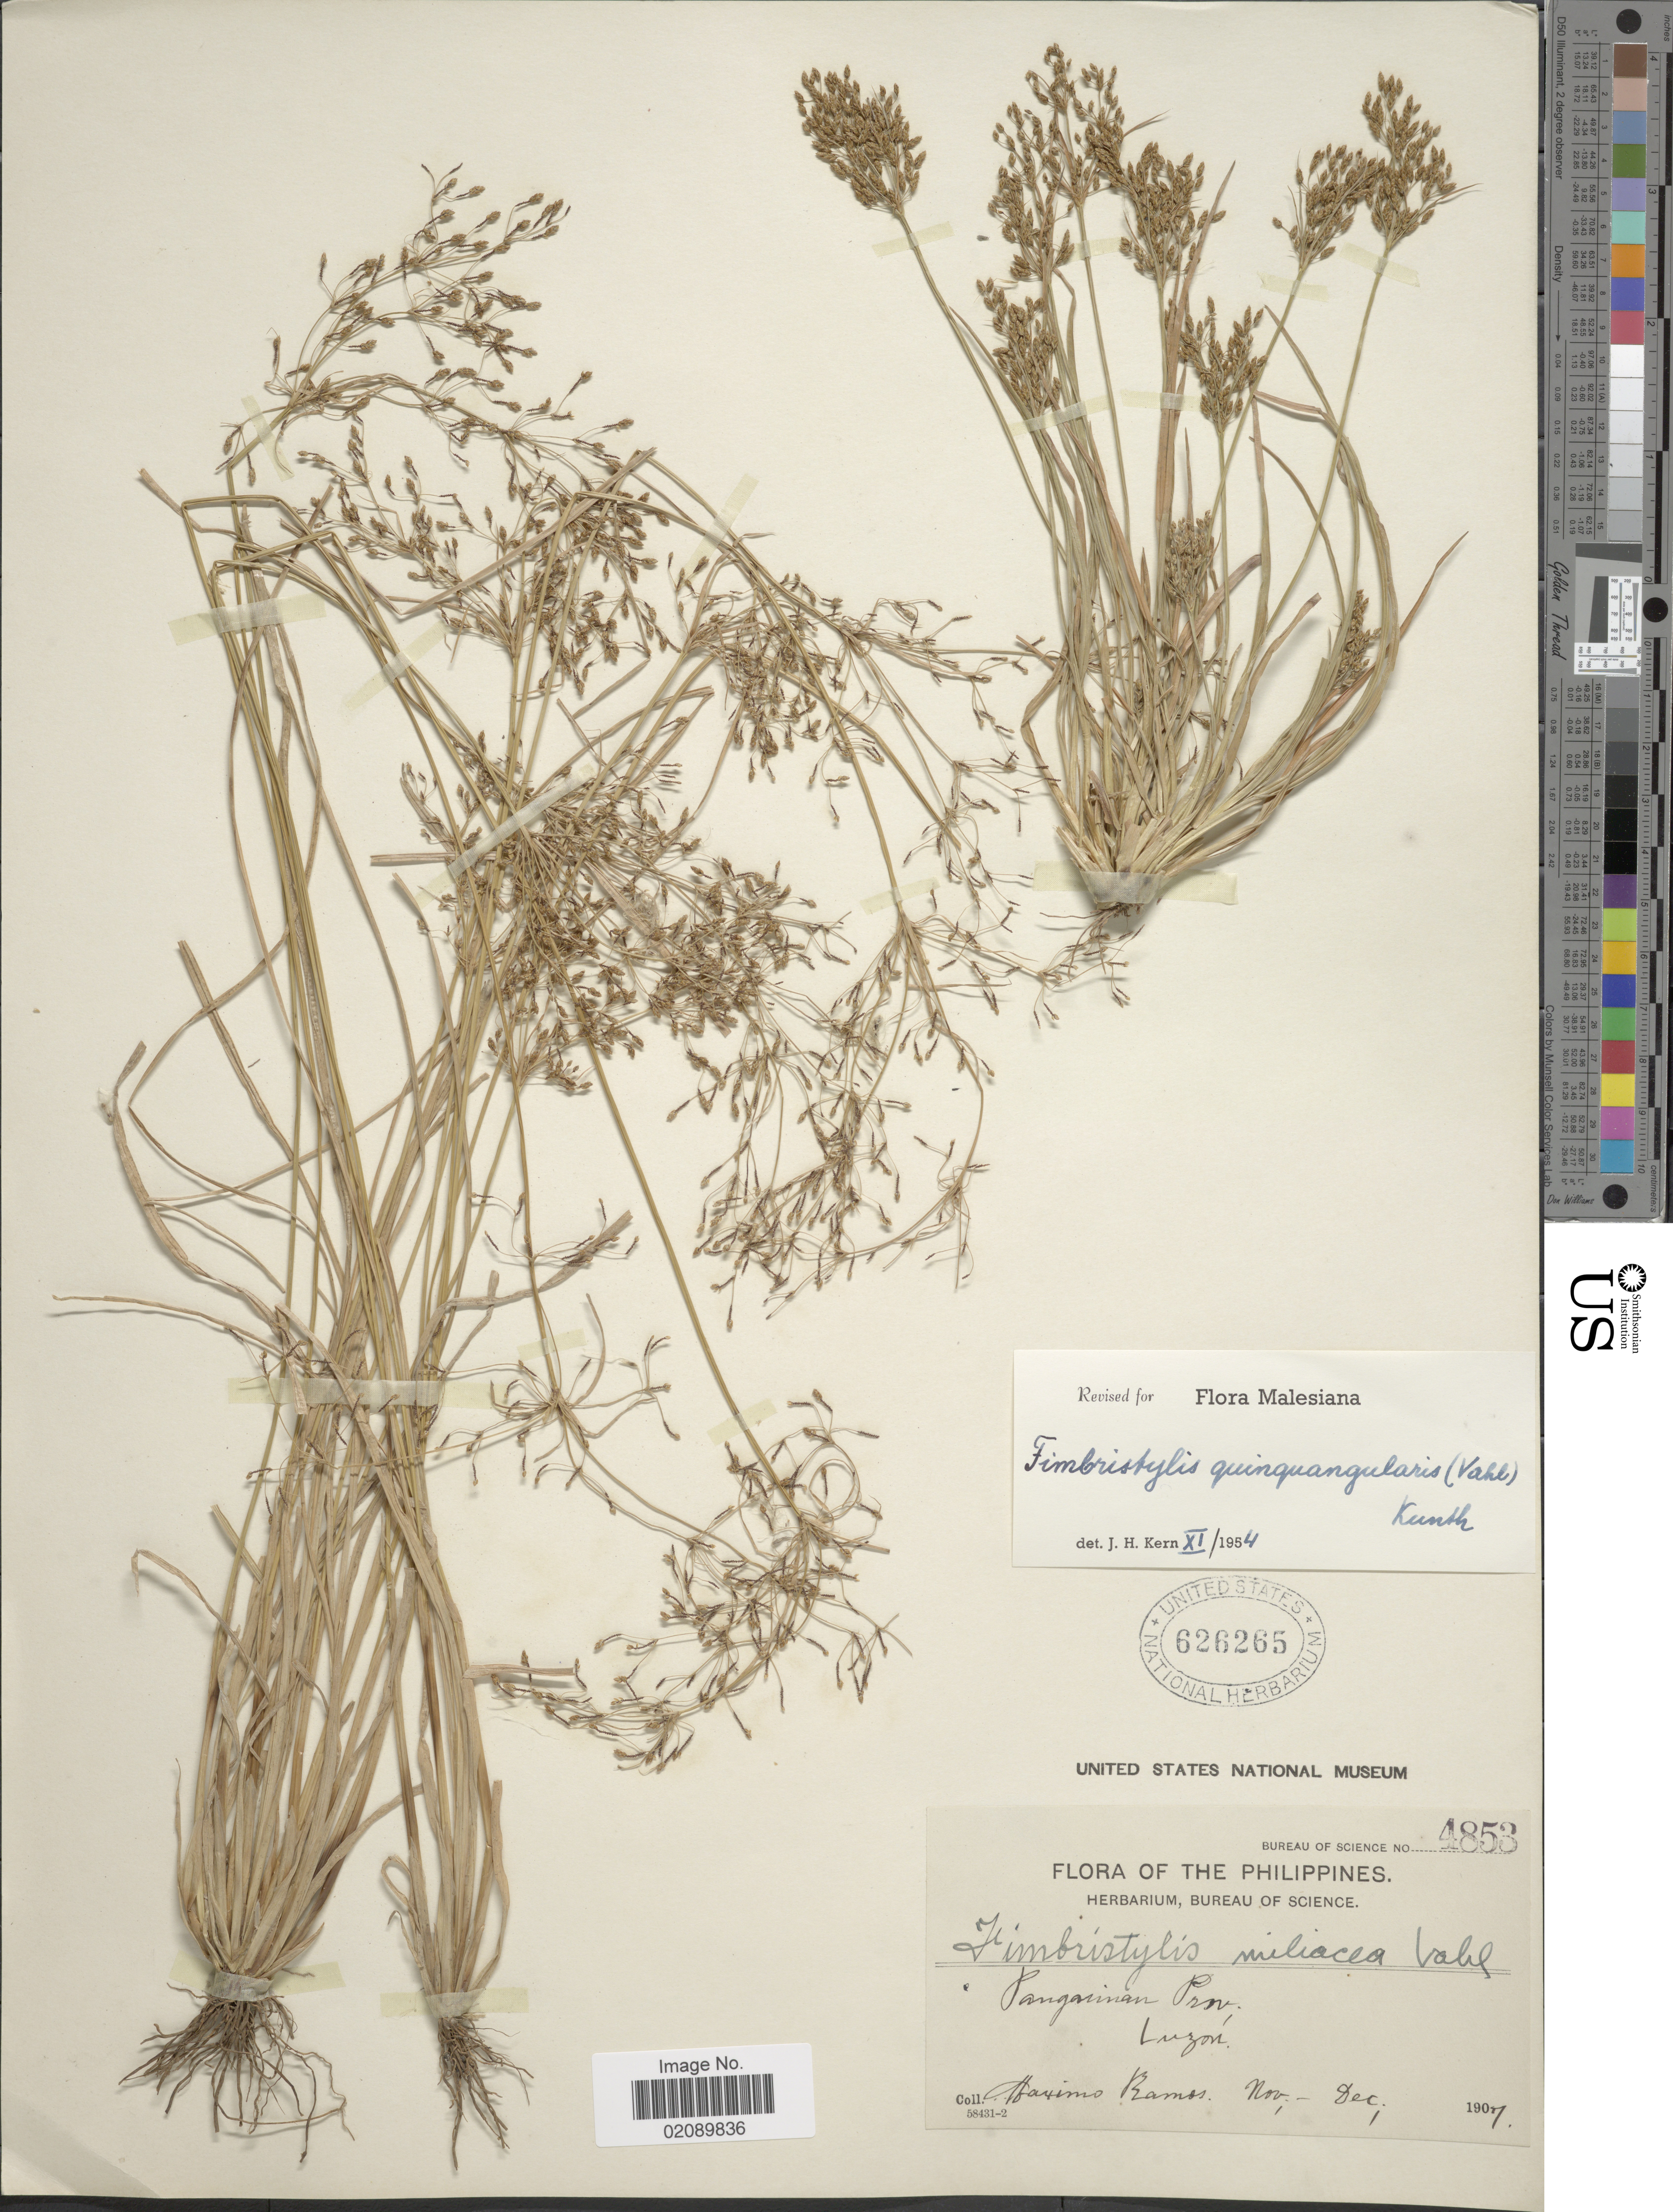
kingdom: Plantae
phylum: Tracheophyta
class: Liliopsida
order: Poales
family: Cyperaceae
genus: Fimbristylis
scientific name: Fimbristylis quinquangularis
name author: (Vahl) Kunth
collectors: M. Ramos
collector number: Bureau of Science 4853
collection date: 1907-11/1907-12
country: Philippines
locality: Pangasinan Prov., Luzon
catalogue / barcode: US 626265